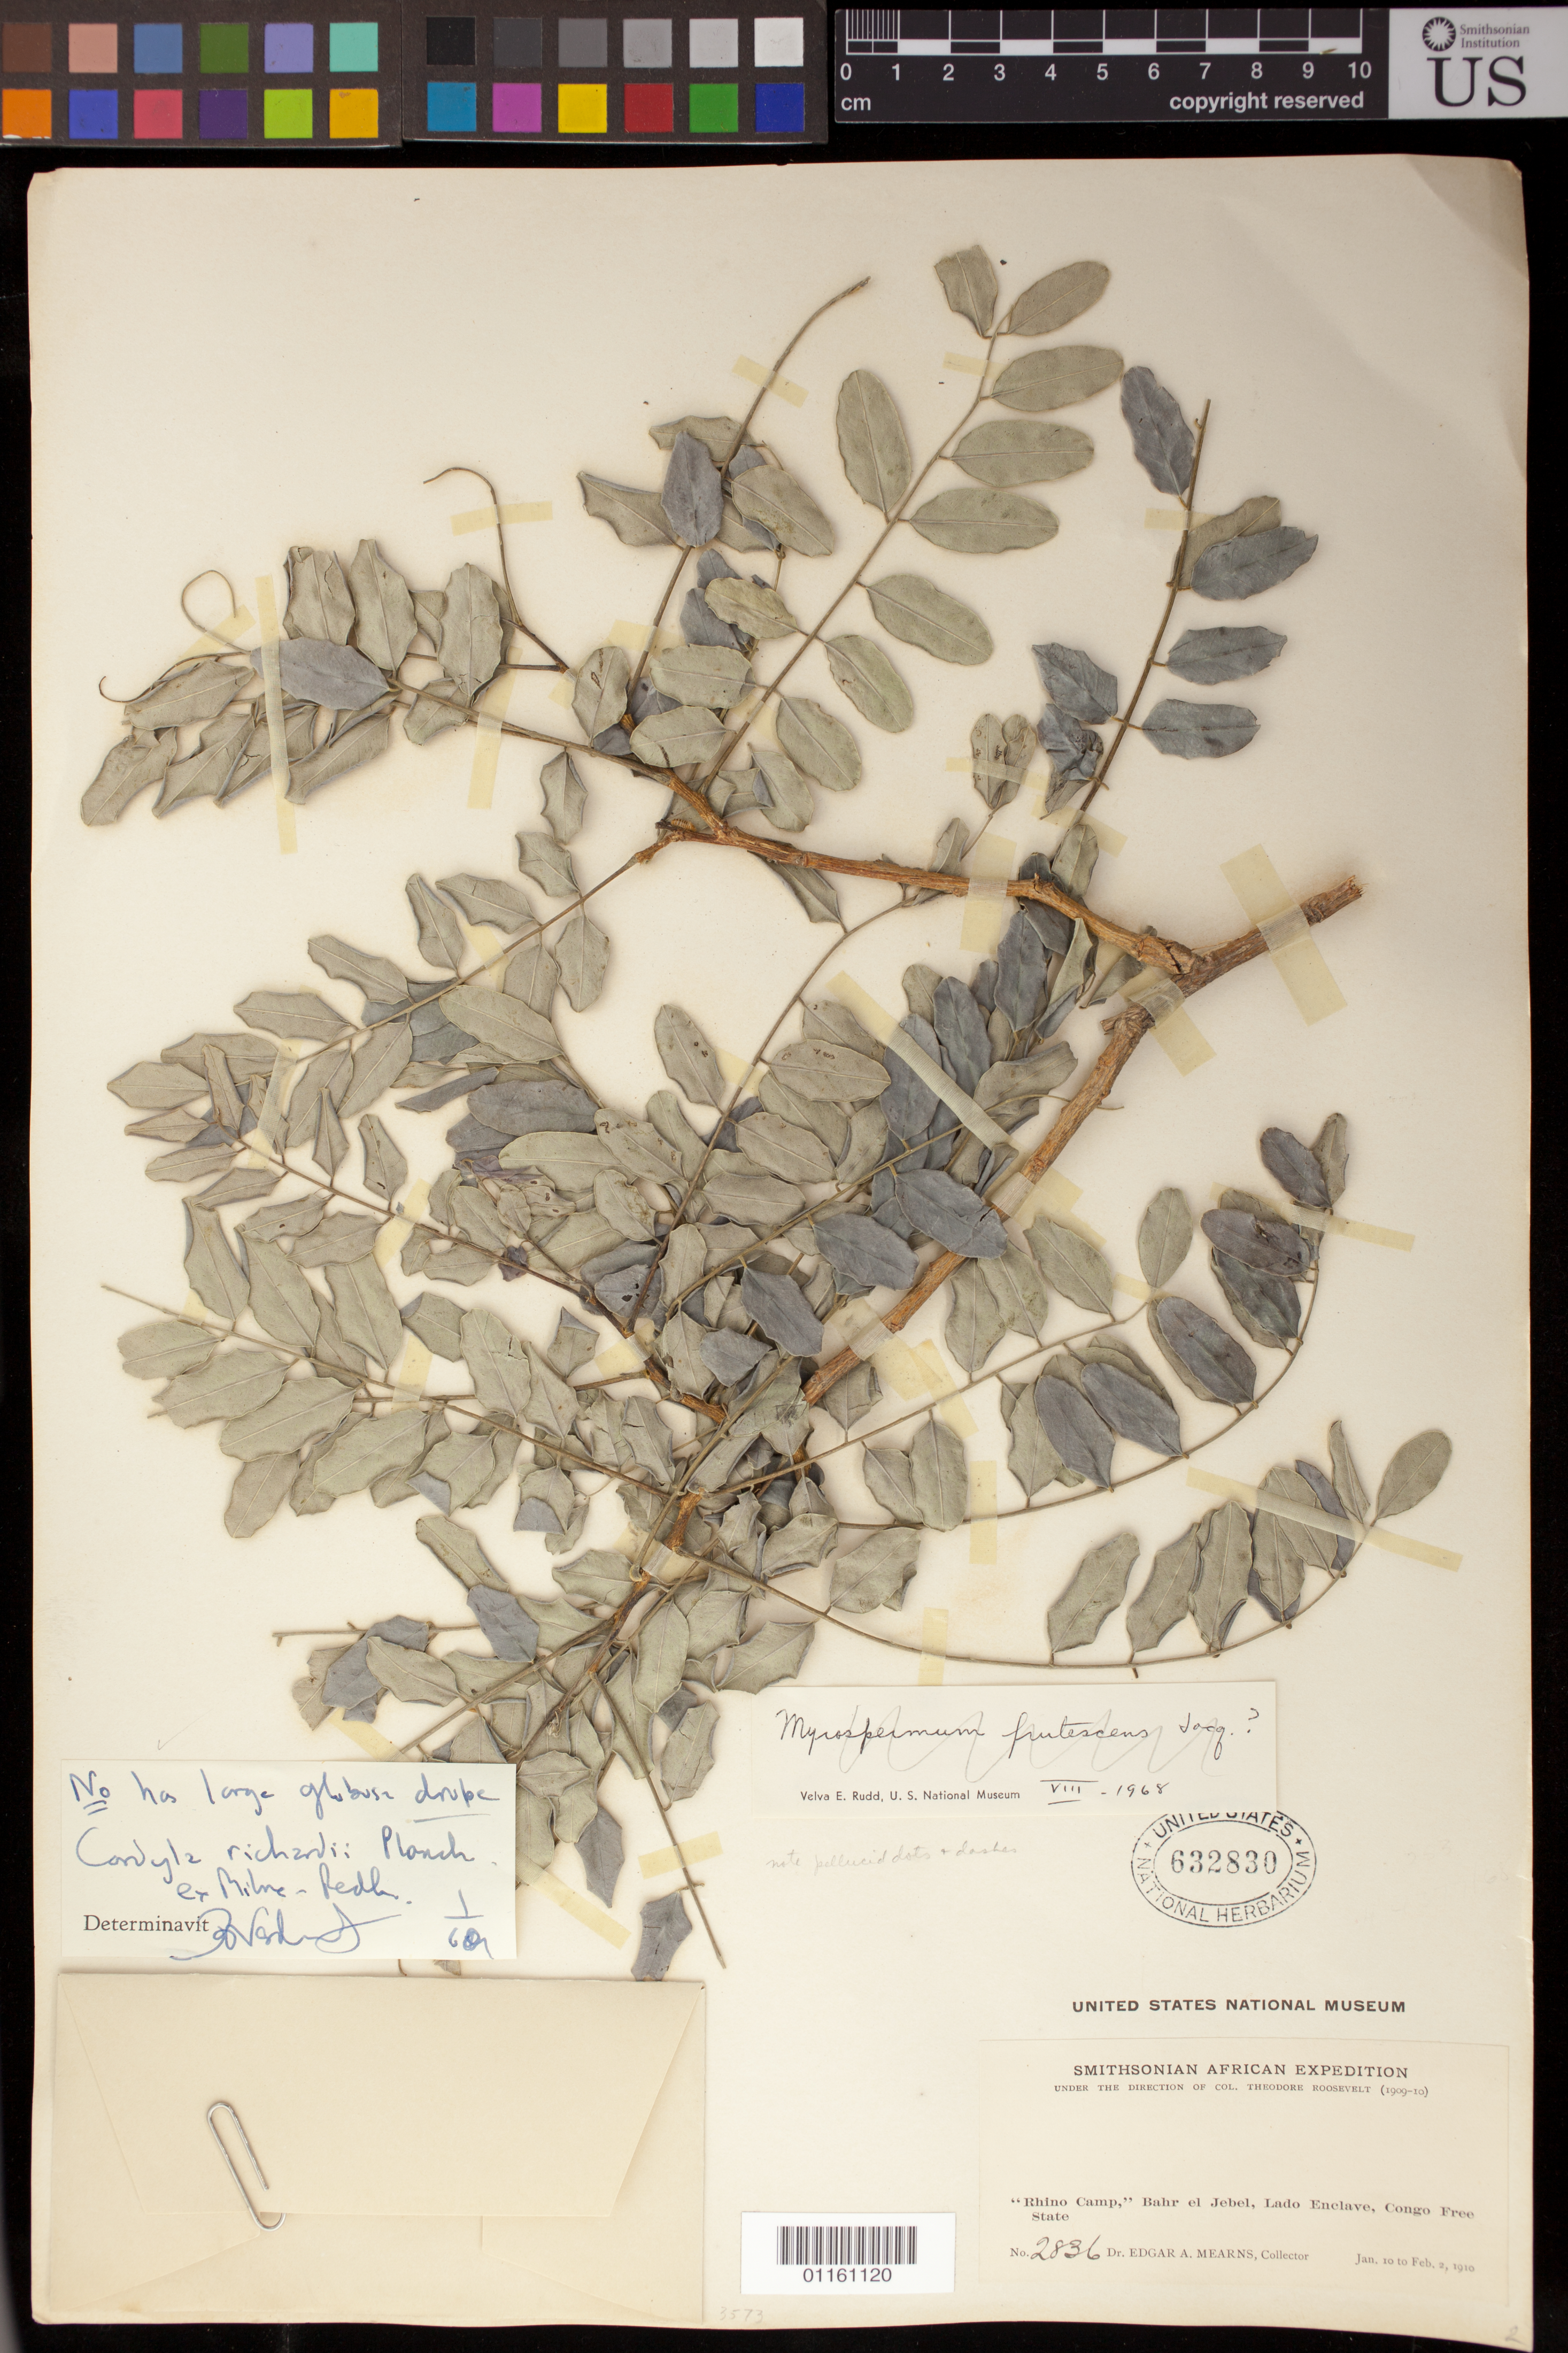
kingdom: Plantae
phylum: Tracheophyta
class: Magnoliopsida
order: Fabales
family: Fabaceae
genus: Cordyla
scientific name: Cordyla richardii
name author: (Milne-Redh.) Planch.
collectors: E. A. Mearns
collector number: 2836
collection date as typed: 10 Jan 1910 to 02 Feb 1910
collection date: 1910-01-10/1910-02-02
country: South Sudan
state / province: Central Equatoria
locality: "Rhino Camp", Bahr el Jebel, Lado Enclave, Congo Free State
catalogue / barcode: US 632830